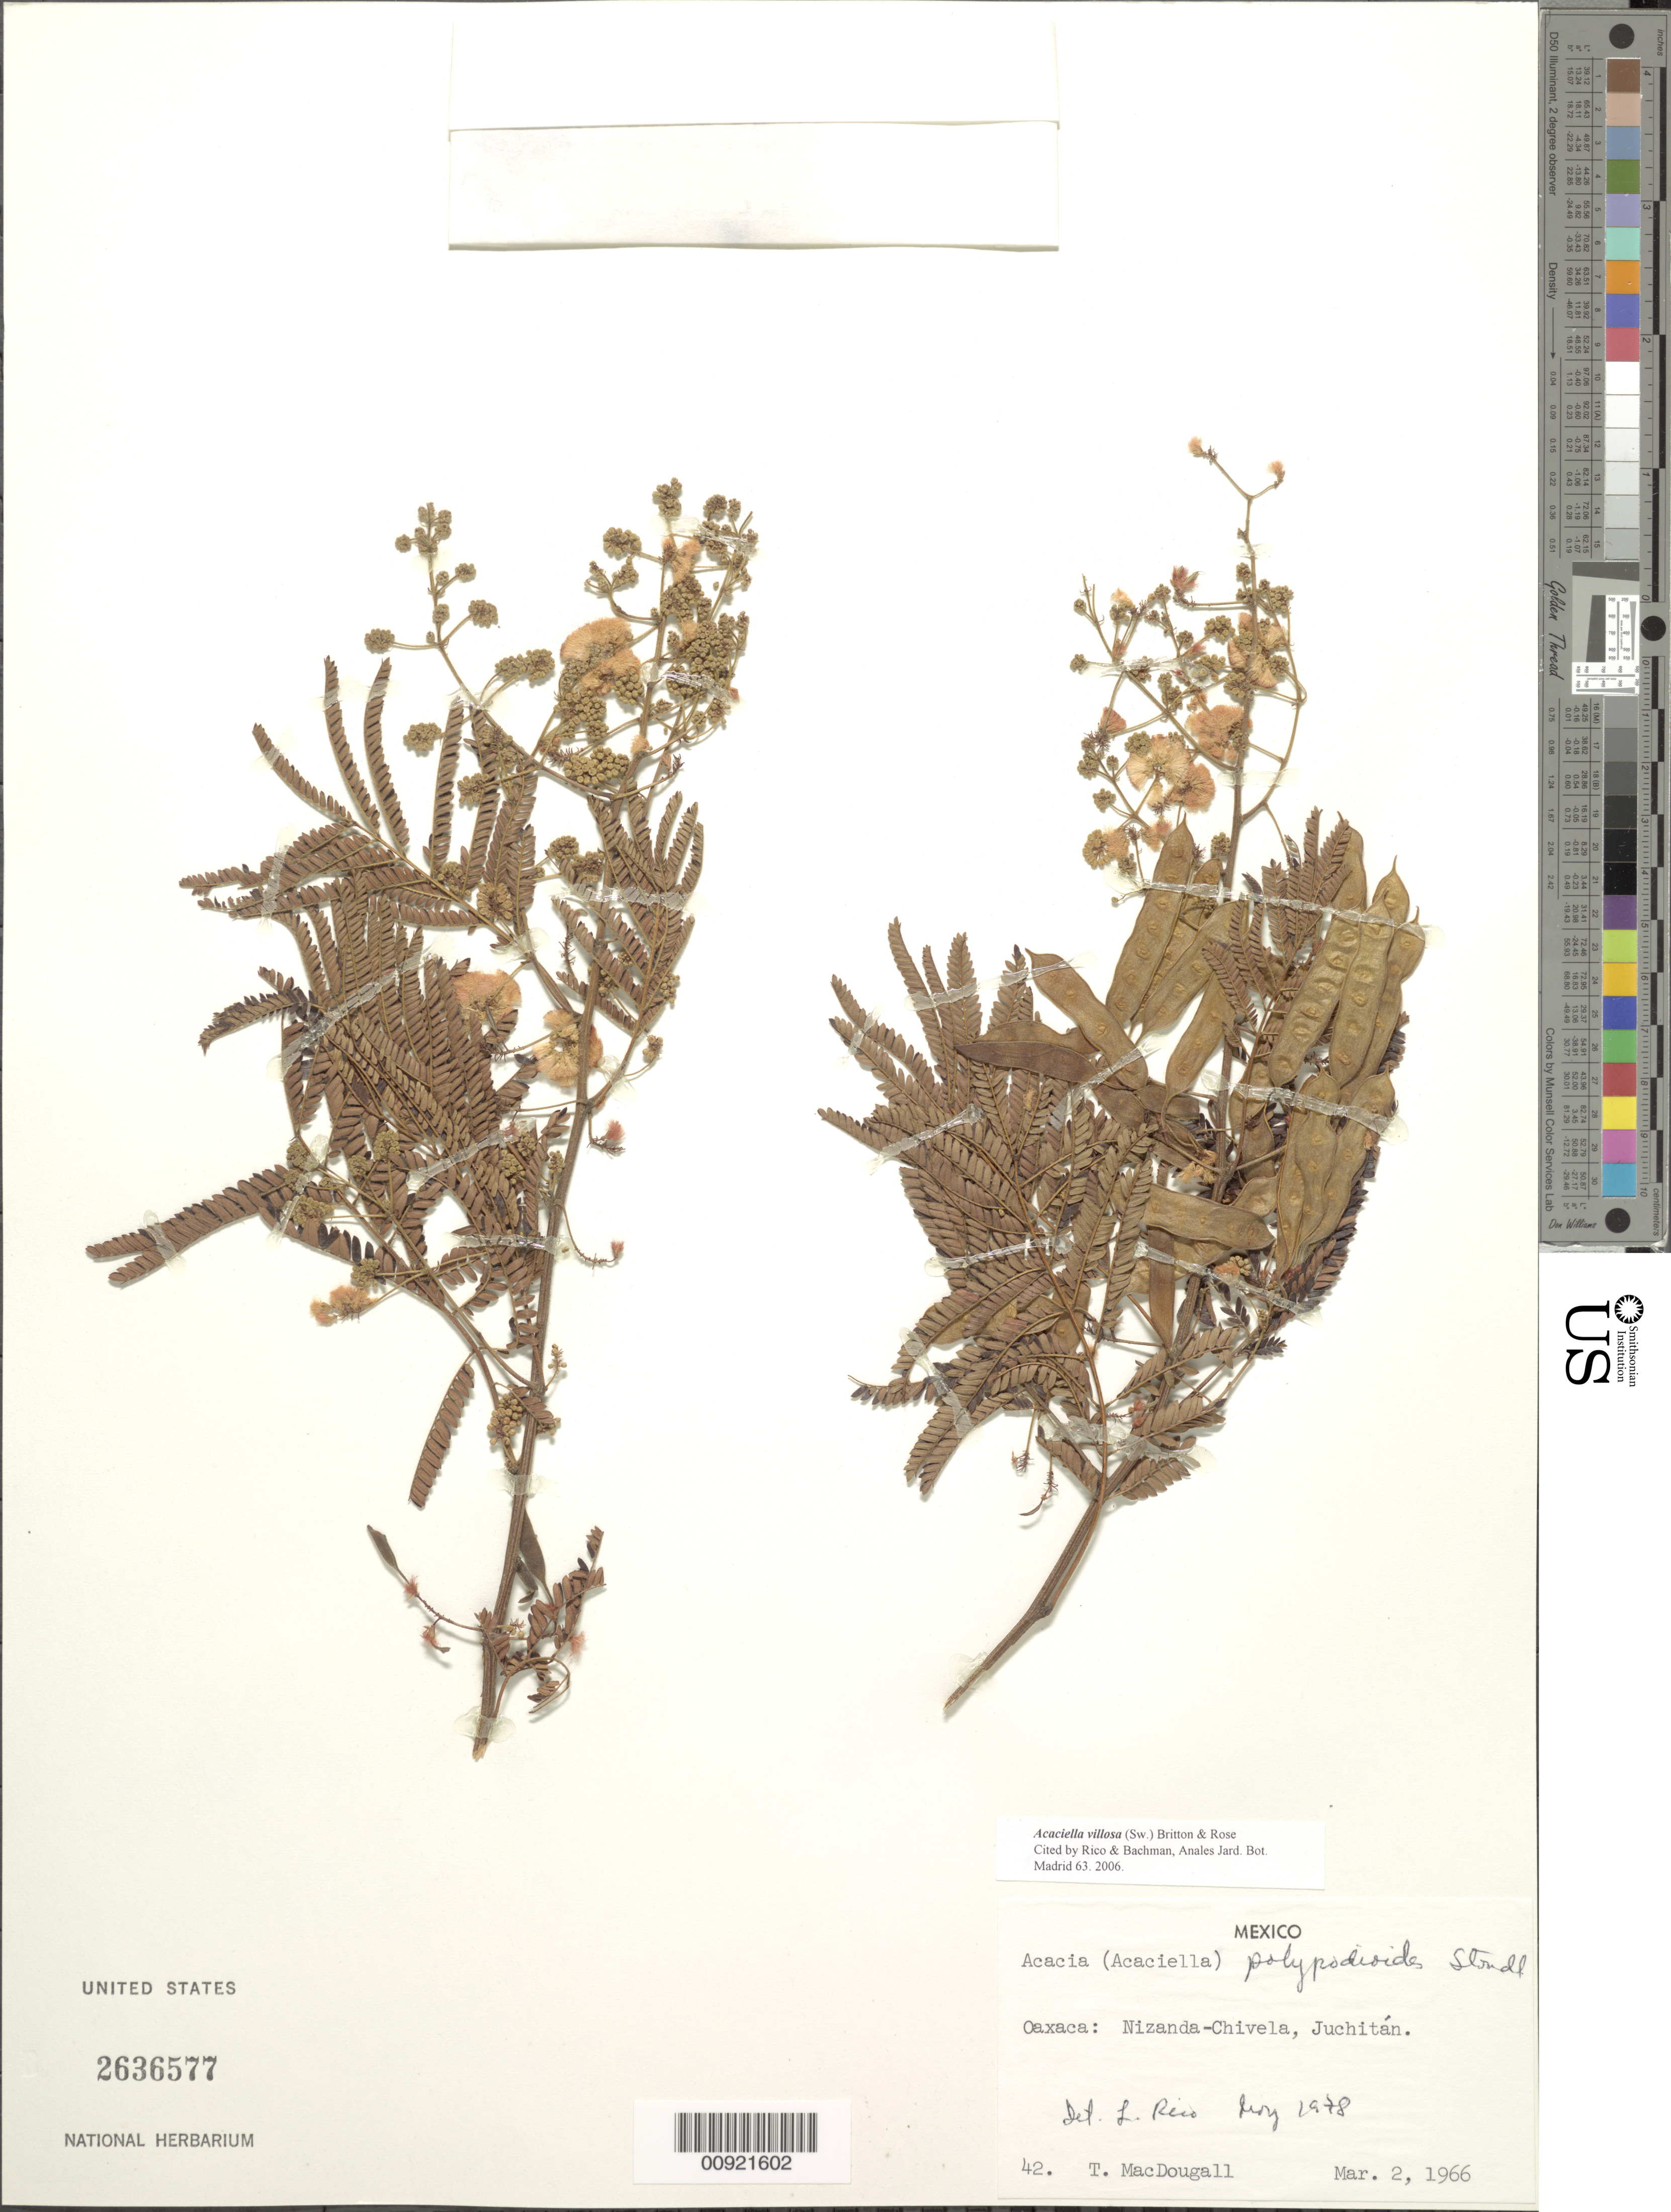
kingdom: Plantae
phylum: Tracheophyta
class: Magnoliopsida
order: Fabales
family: Fabaceae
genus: Acaciella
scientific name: Acaciella villosa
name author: (Sw.) Britton & Rose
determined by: Strong, M. T., (US), Smithsonian Institution - National Museum of Natural History (UNITED STATES)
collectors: T. Macdougall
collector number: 42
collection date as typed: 02 Mar 1966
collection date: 1966-03-02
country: Mexico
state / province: Oaxaca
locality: Oaxaca: Nizanda - Chivela, Juchitán.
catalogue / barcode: US 2636577